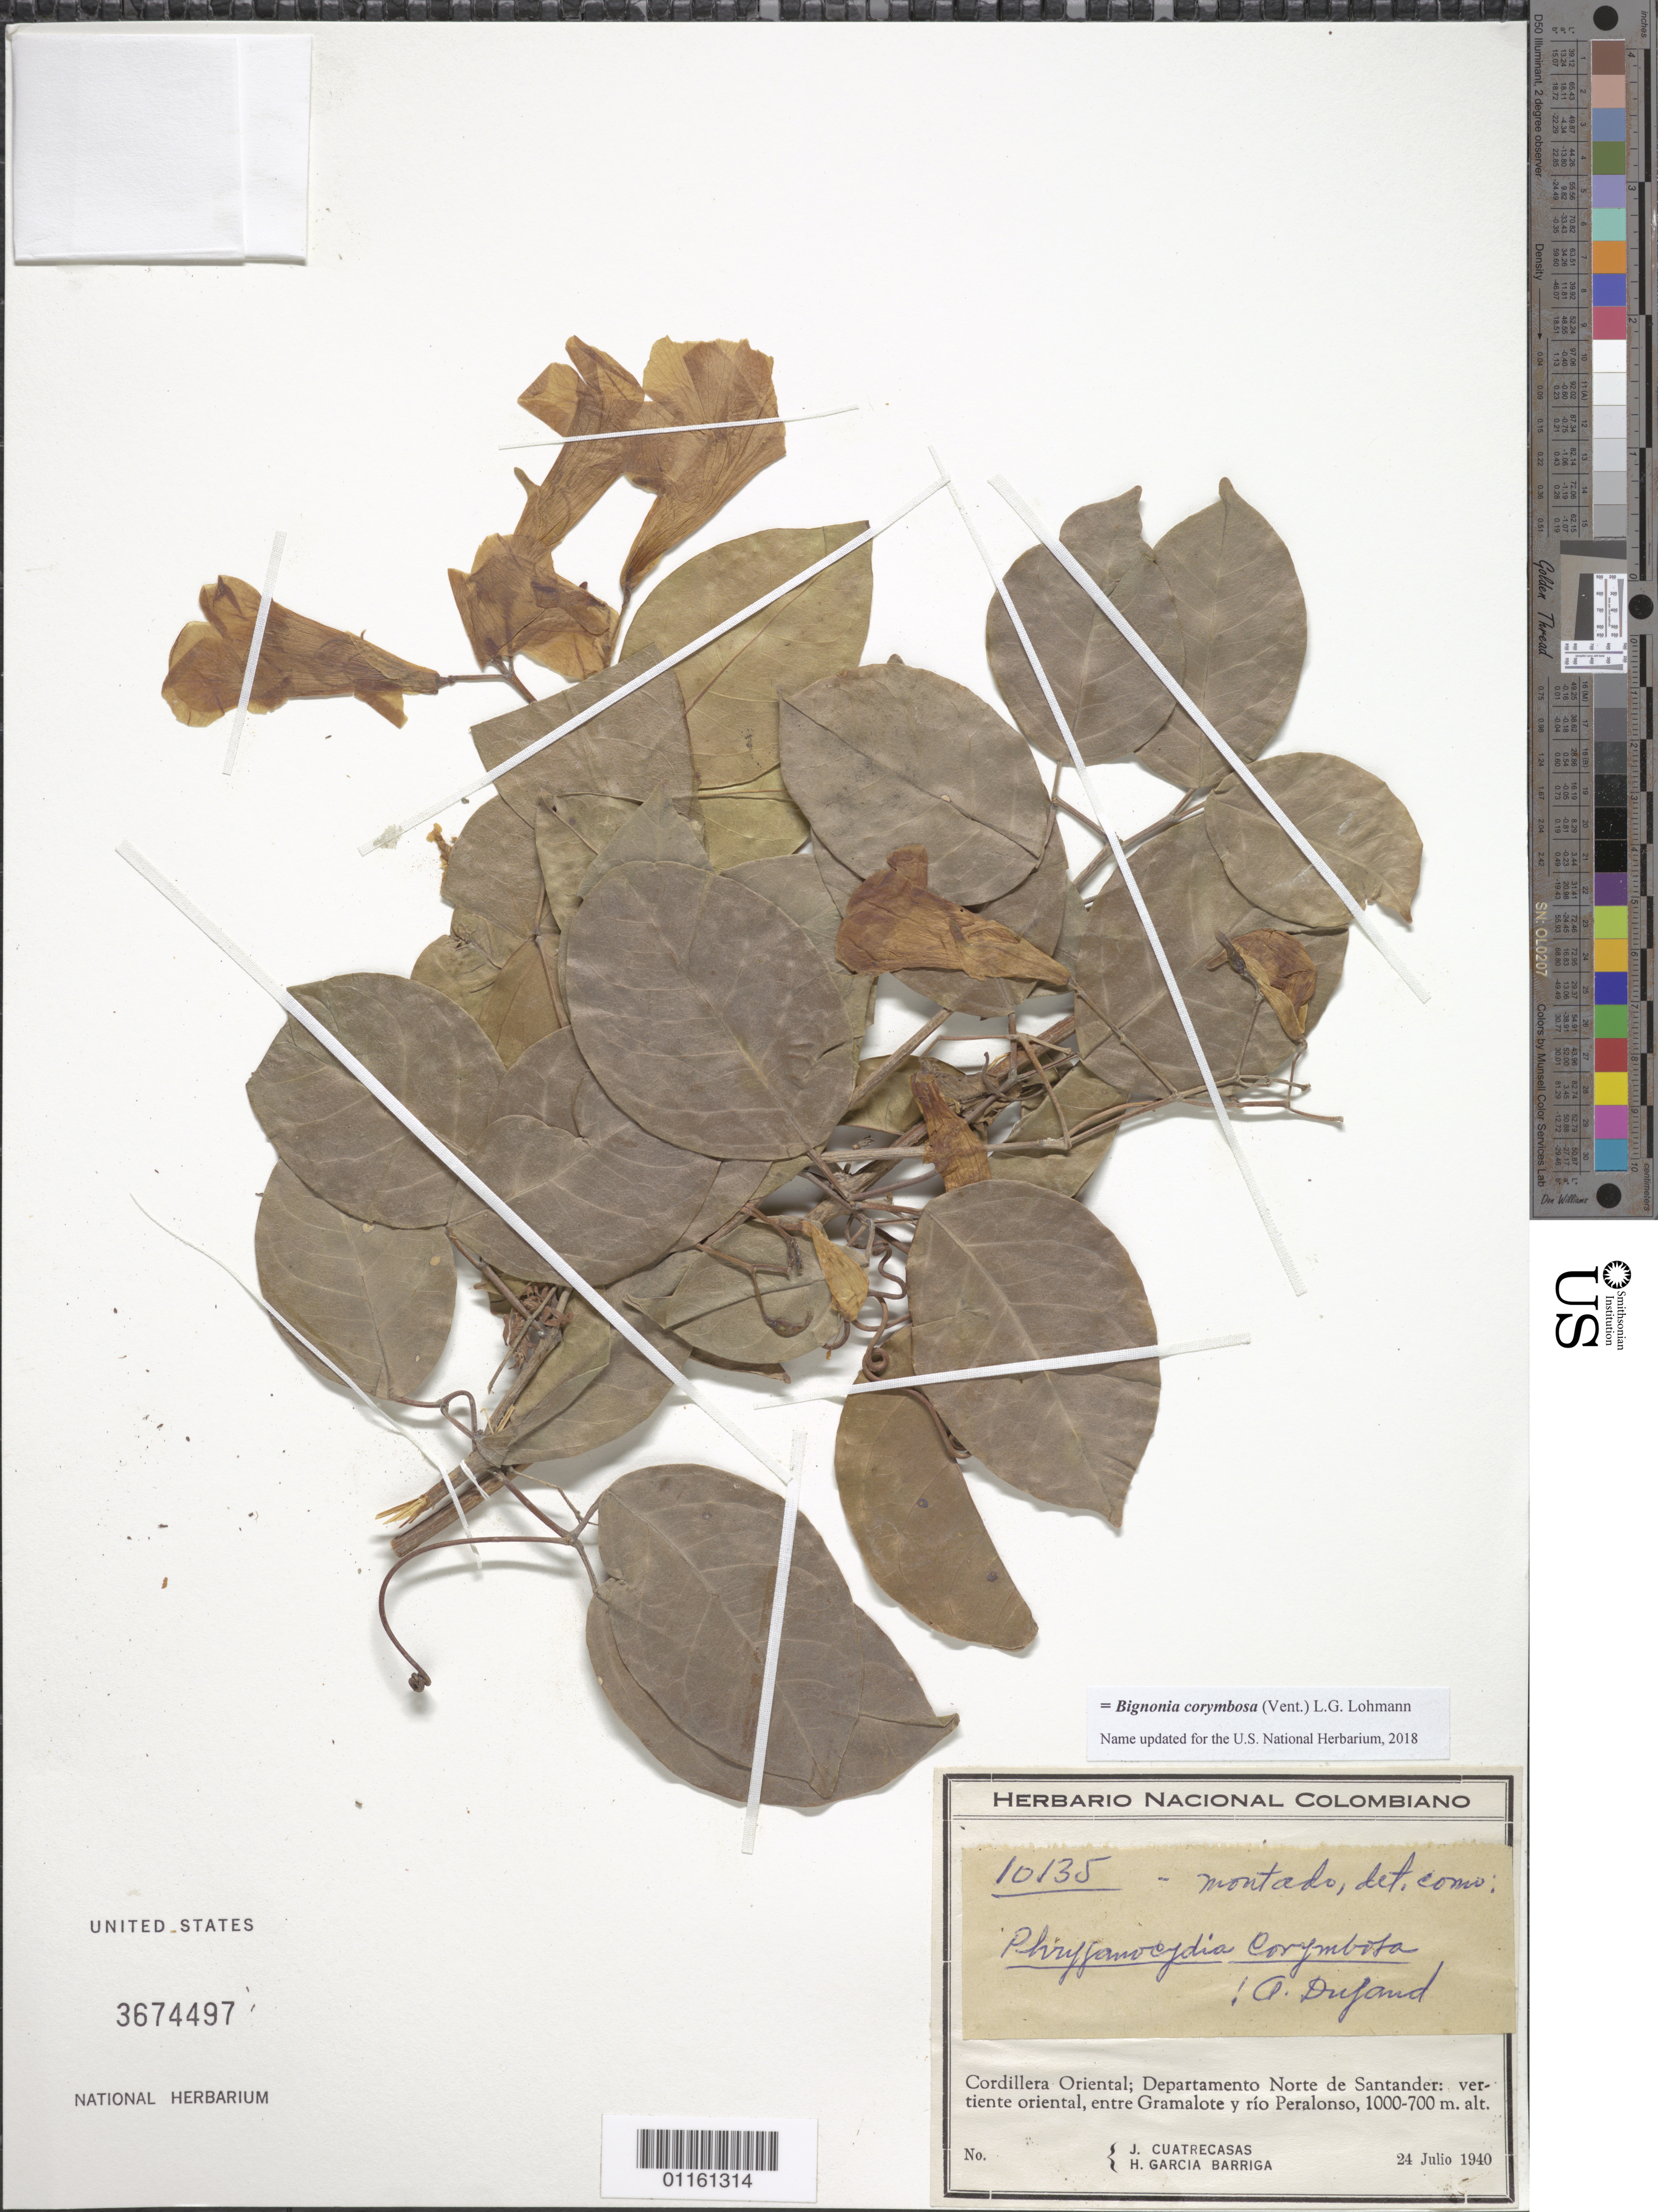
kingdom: Plantae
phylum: Tracheophyta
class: Magnoliopsida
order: Lamiales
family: Bignoniaceae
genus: Bignonia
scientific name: Bignonia corymbosa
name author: (Vent.) L.G. Lohmann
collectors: J. Cuatrecasas & H. García Barriga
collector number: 10135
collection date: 1940-07-24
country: Colombia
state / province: Norte de Santander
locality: Cordillera Oriental, vertiente oriental, entre Gramalote y rio Peralonso.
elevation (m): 700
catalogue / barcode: US 3674497